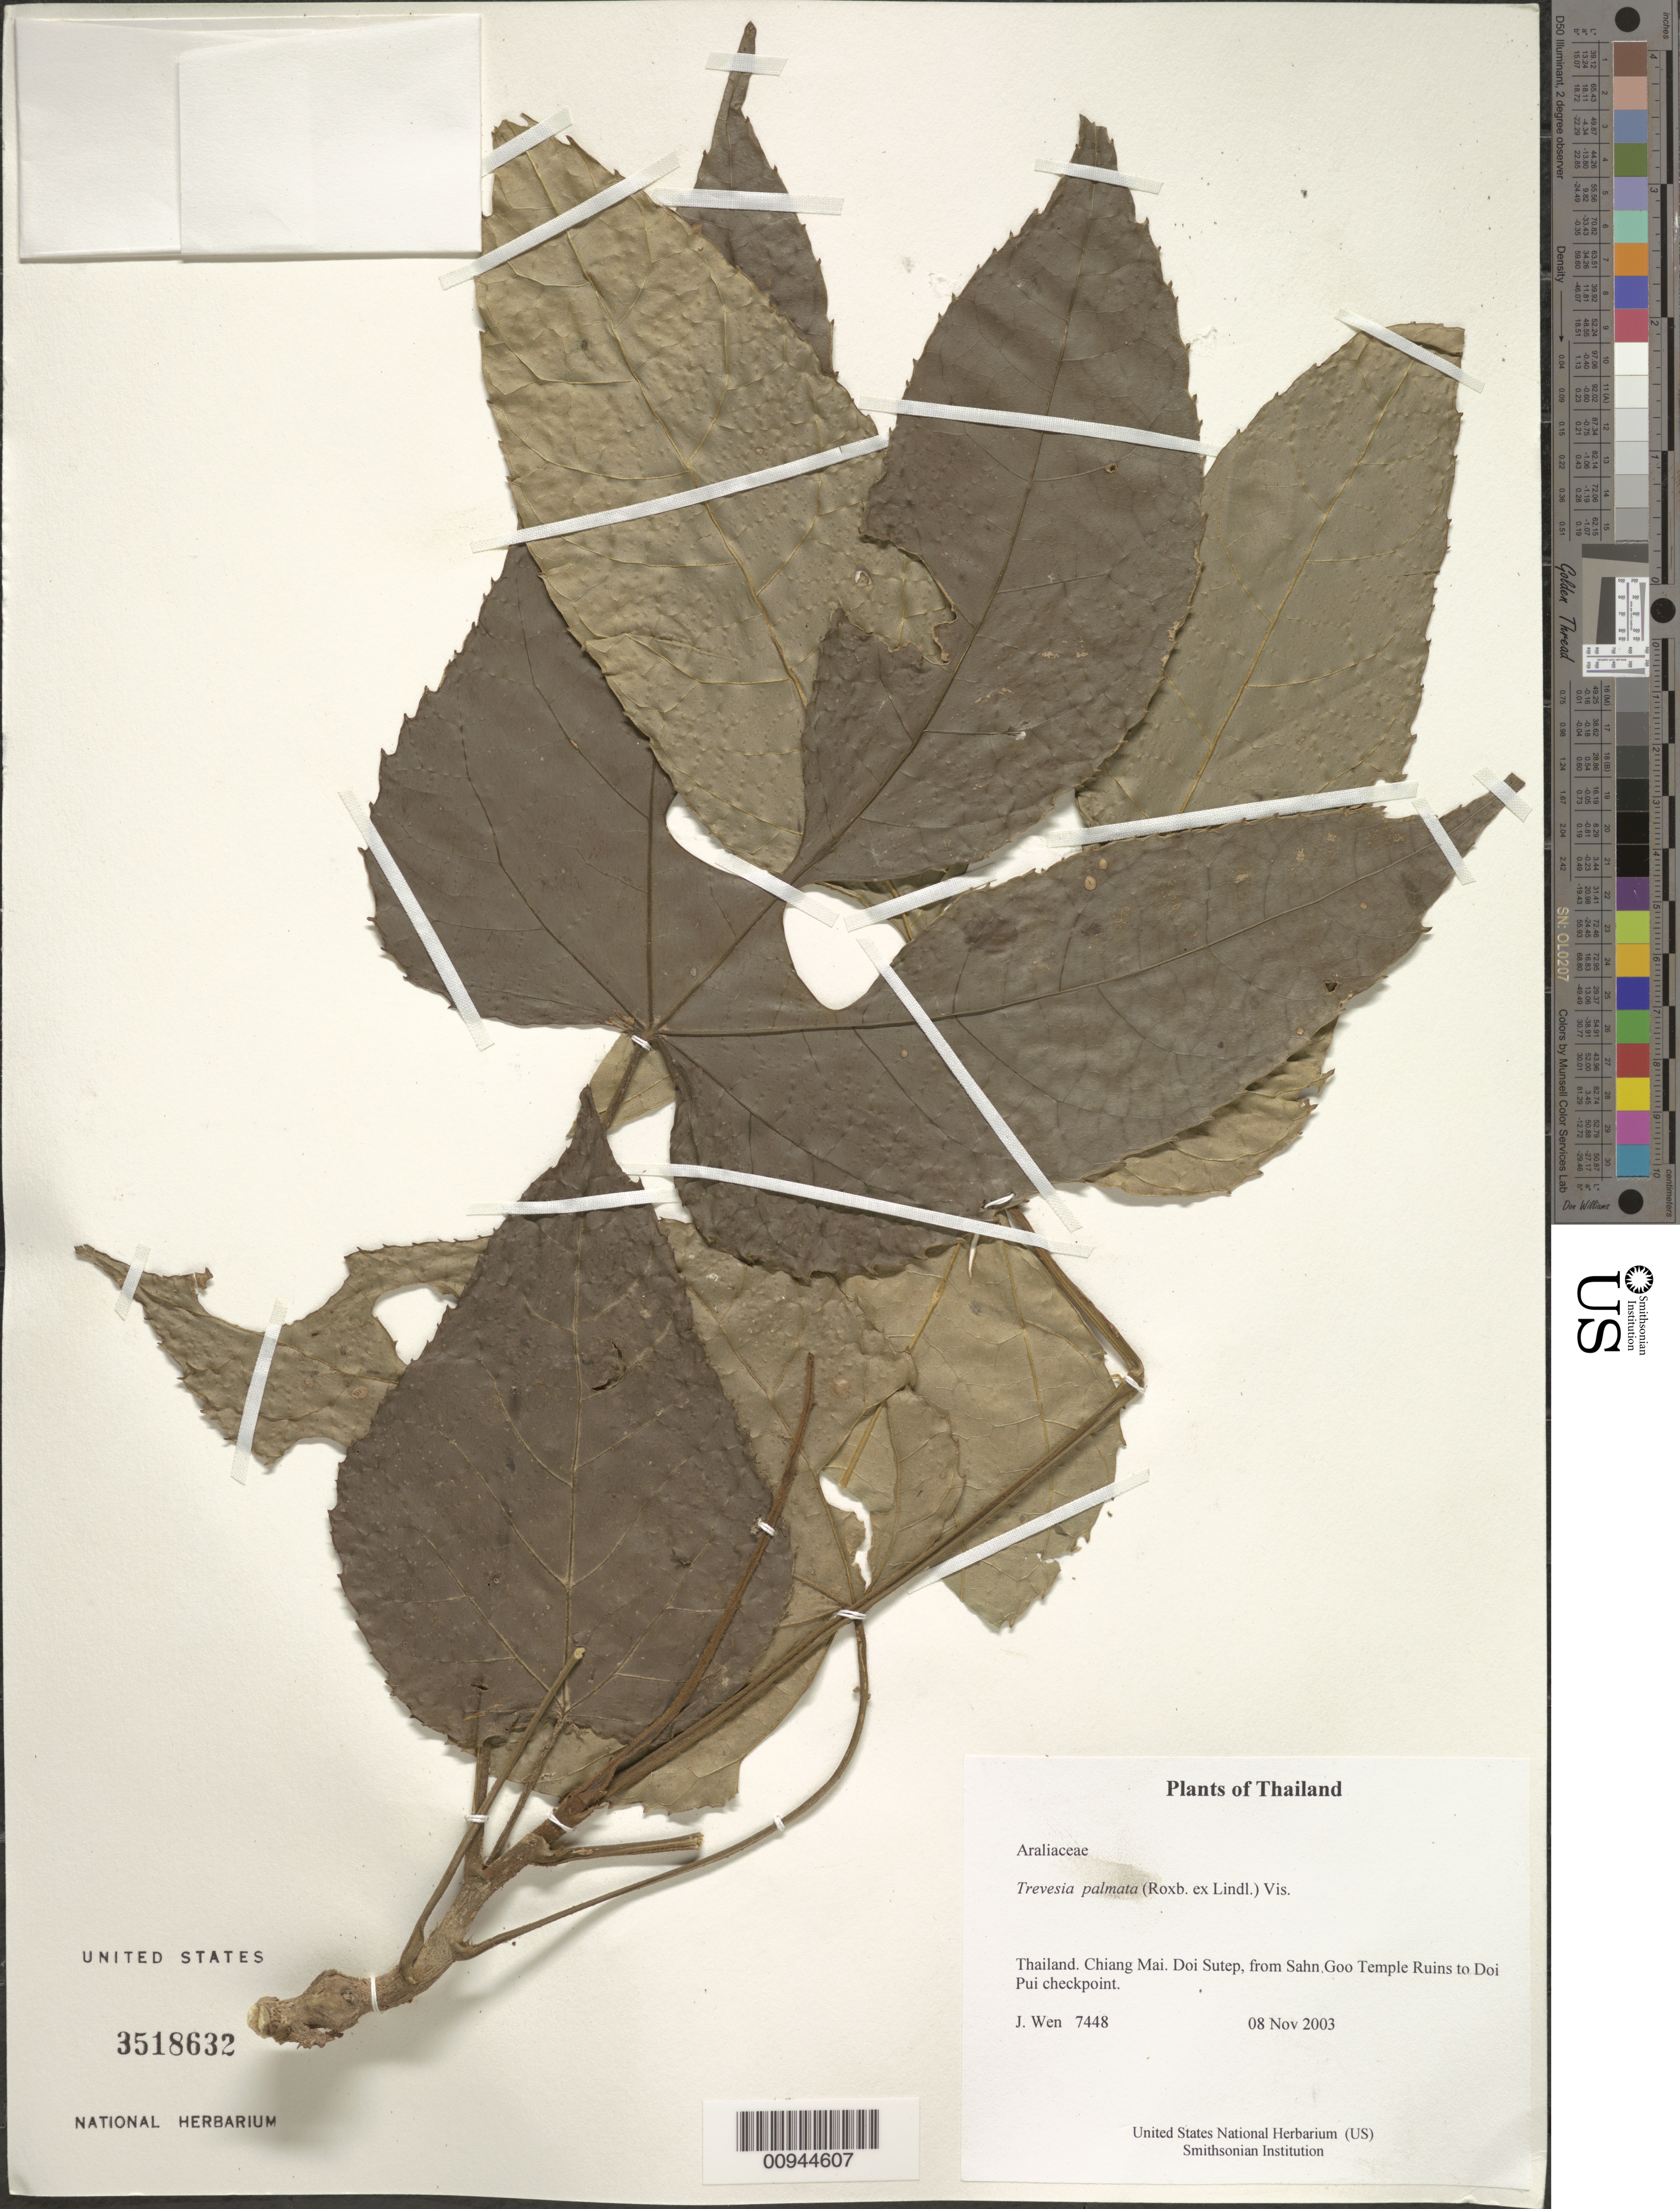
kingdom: Plantae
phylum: Tracheophyta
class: Magnoliopsida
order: Apiales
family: Araliaceae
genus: Trevesia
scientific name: Trevesia palmata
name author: (Roxb. ex Lindl.)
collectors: J. Wen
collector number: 7448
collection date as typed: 08 Nov 2003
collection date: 2003-11-08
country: Thailand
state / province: Chiang Mai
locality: Doi Sutep, from Sahn Goo Temple Ruins to Doi Pui checkpoint.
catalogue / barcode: US 3518632